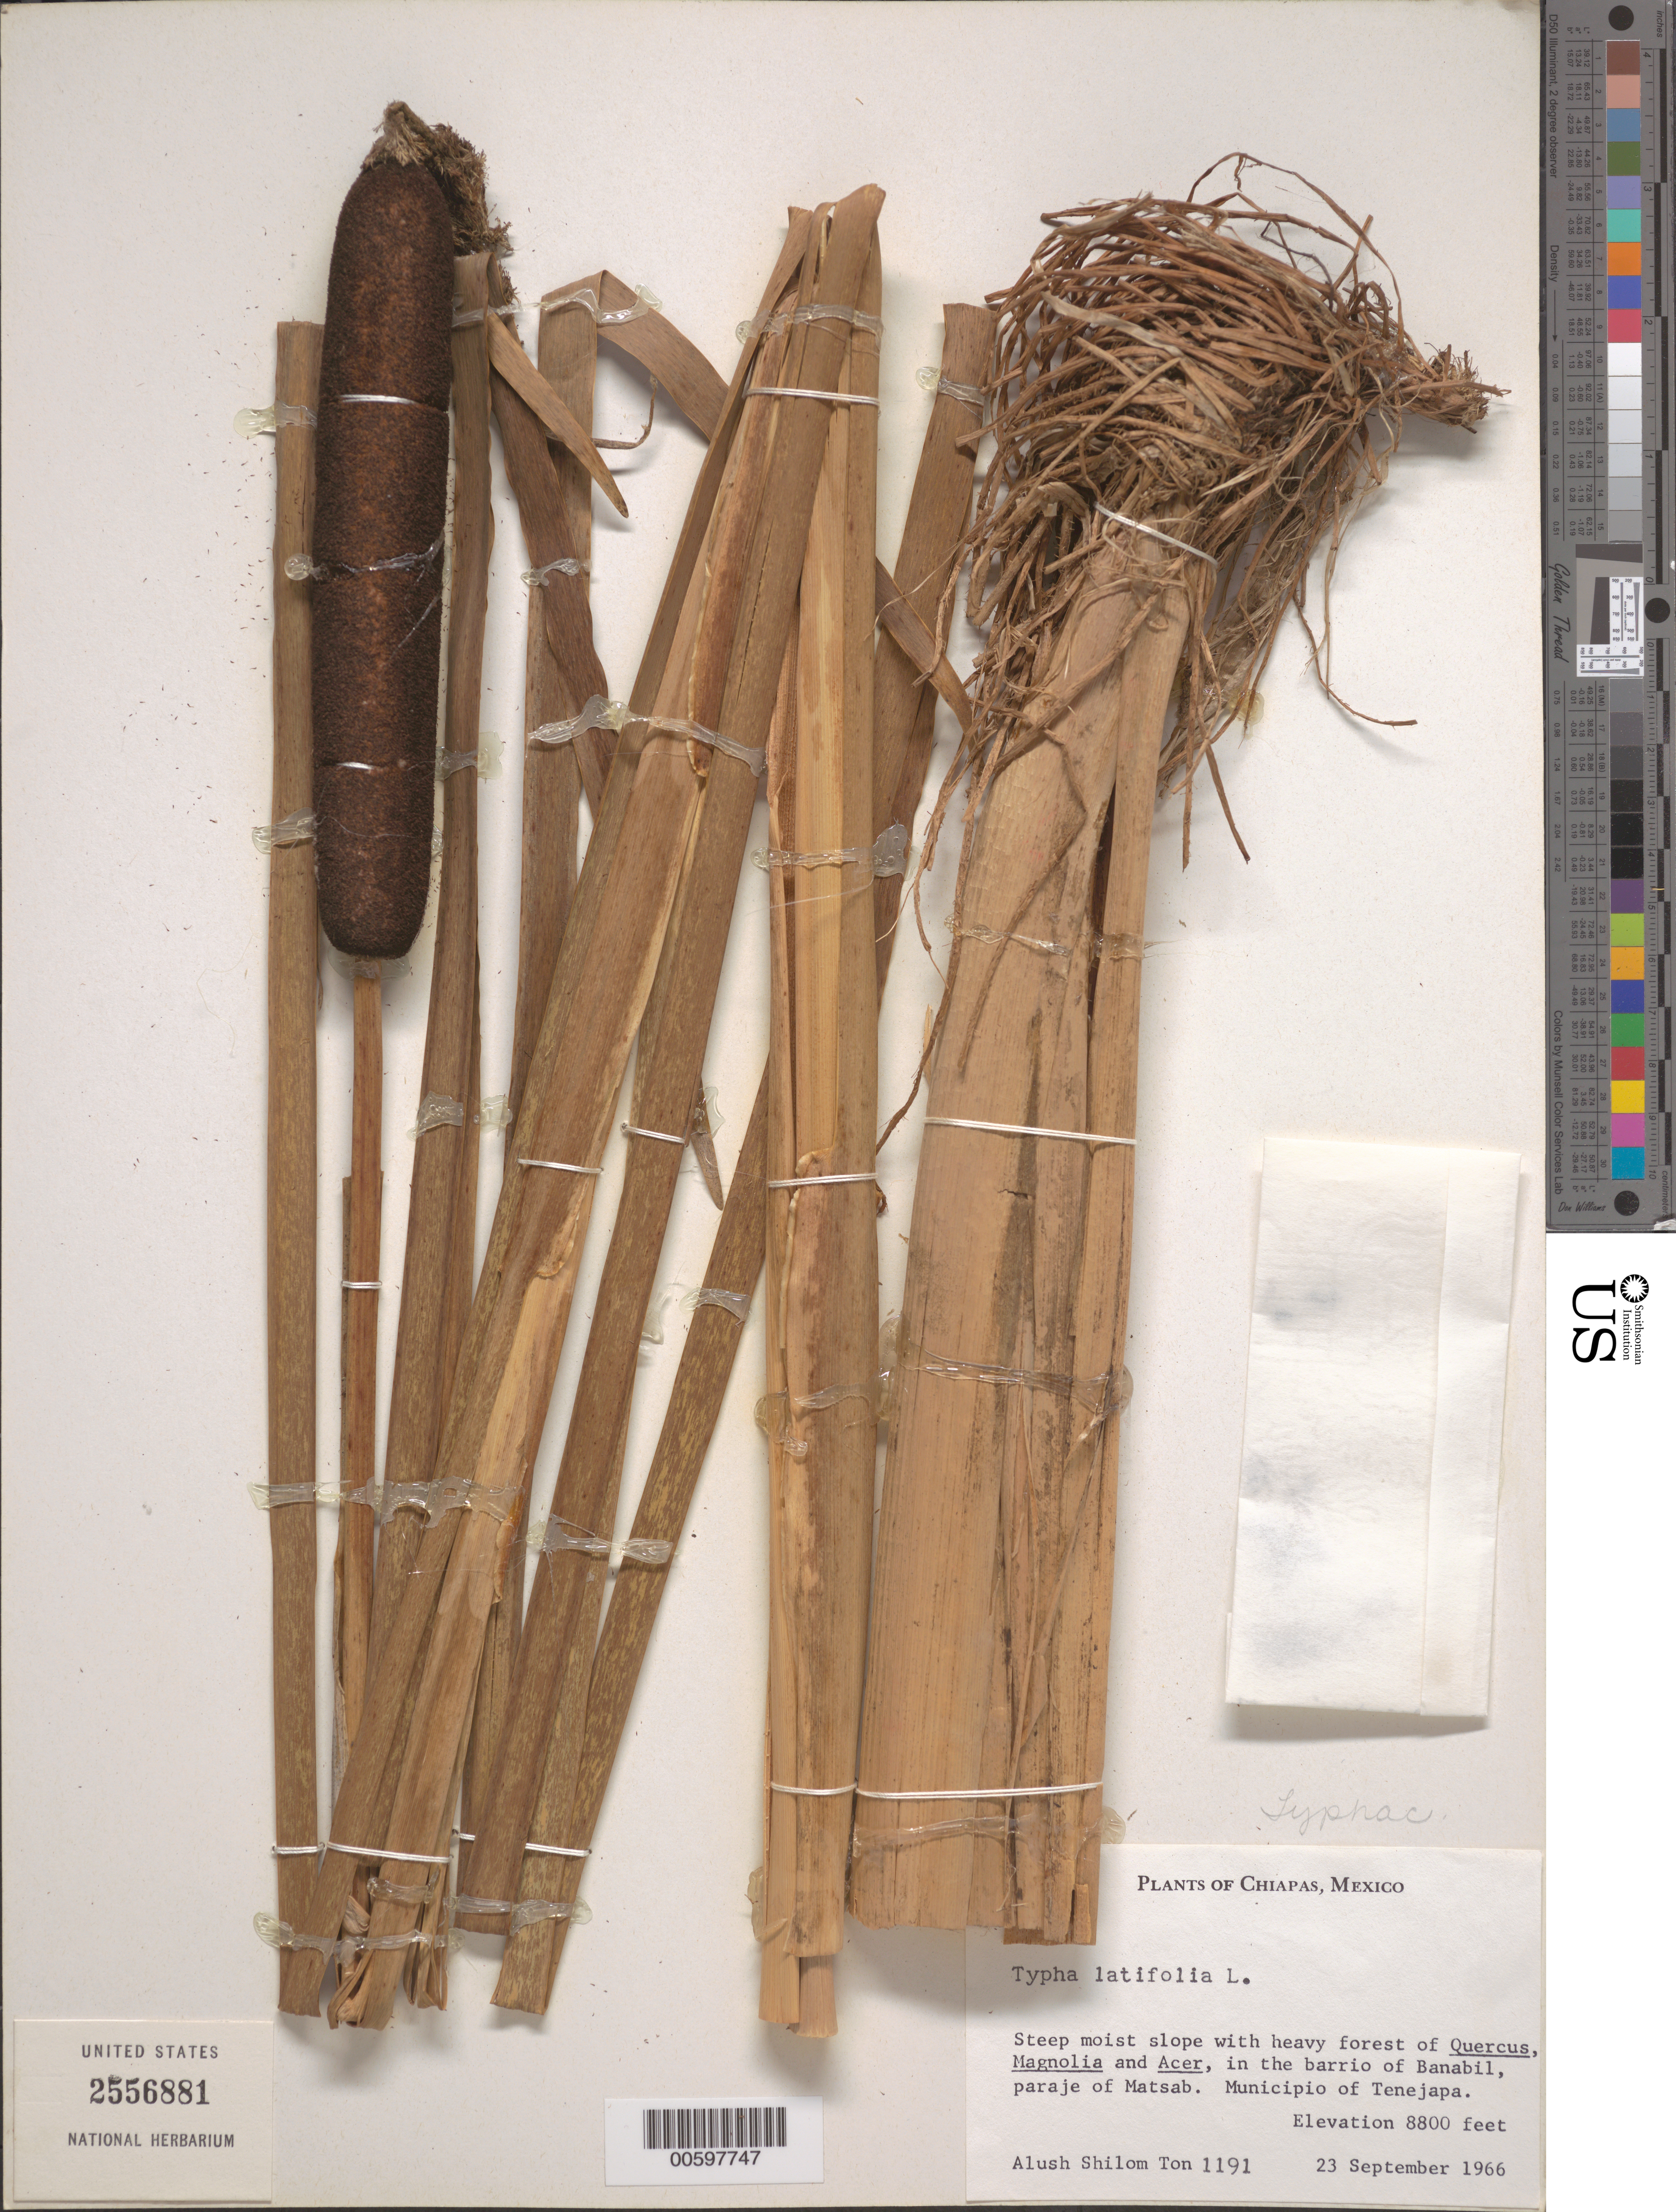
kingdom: Plantae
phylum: Tracheophyta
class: Liliopsida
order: Poales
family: Typhaceae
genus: Typha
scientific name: Typha latifolia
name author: L.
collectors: A. S. Ton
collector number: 1191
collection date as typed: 23 Sep 1966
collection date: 1966-09-23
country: Mexico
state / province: Chiapas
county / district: Tenejapa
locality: Barrio of Banabil, paraje of Matsab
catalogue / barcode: US 2556881